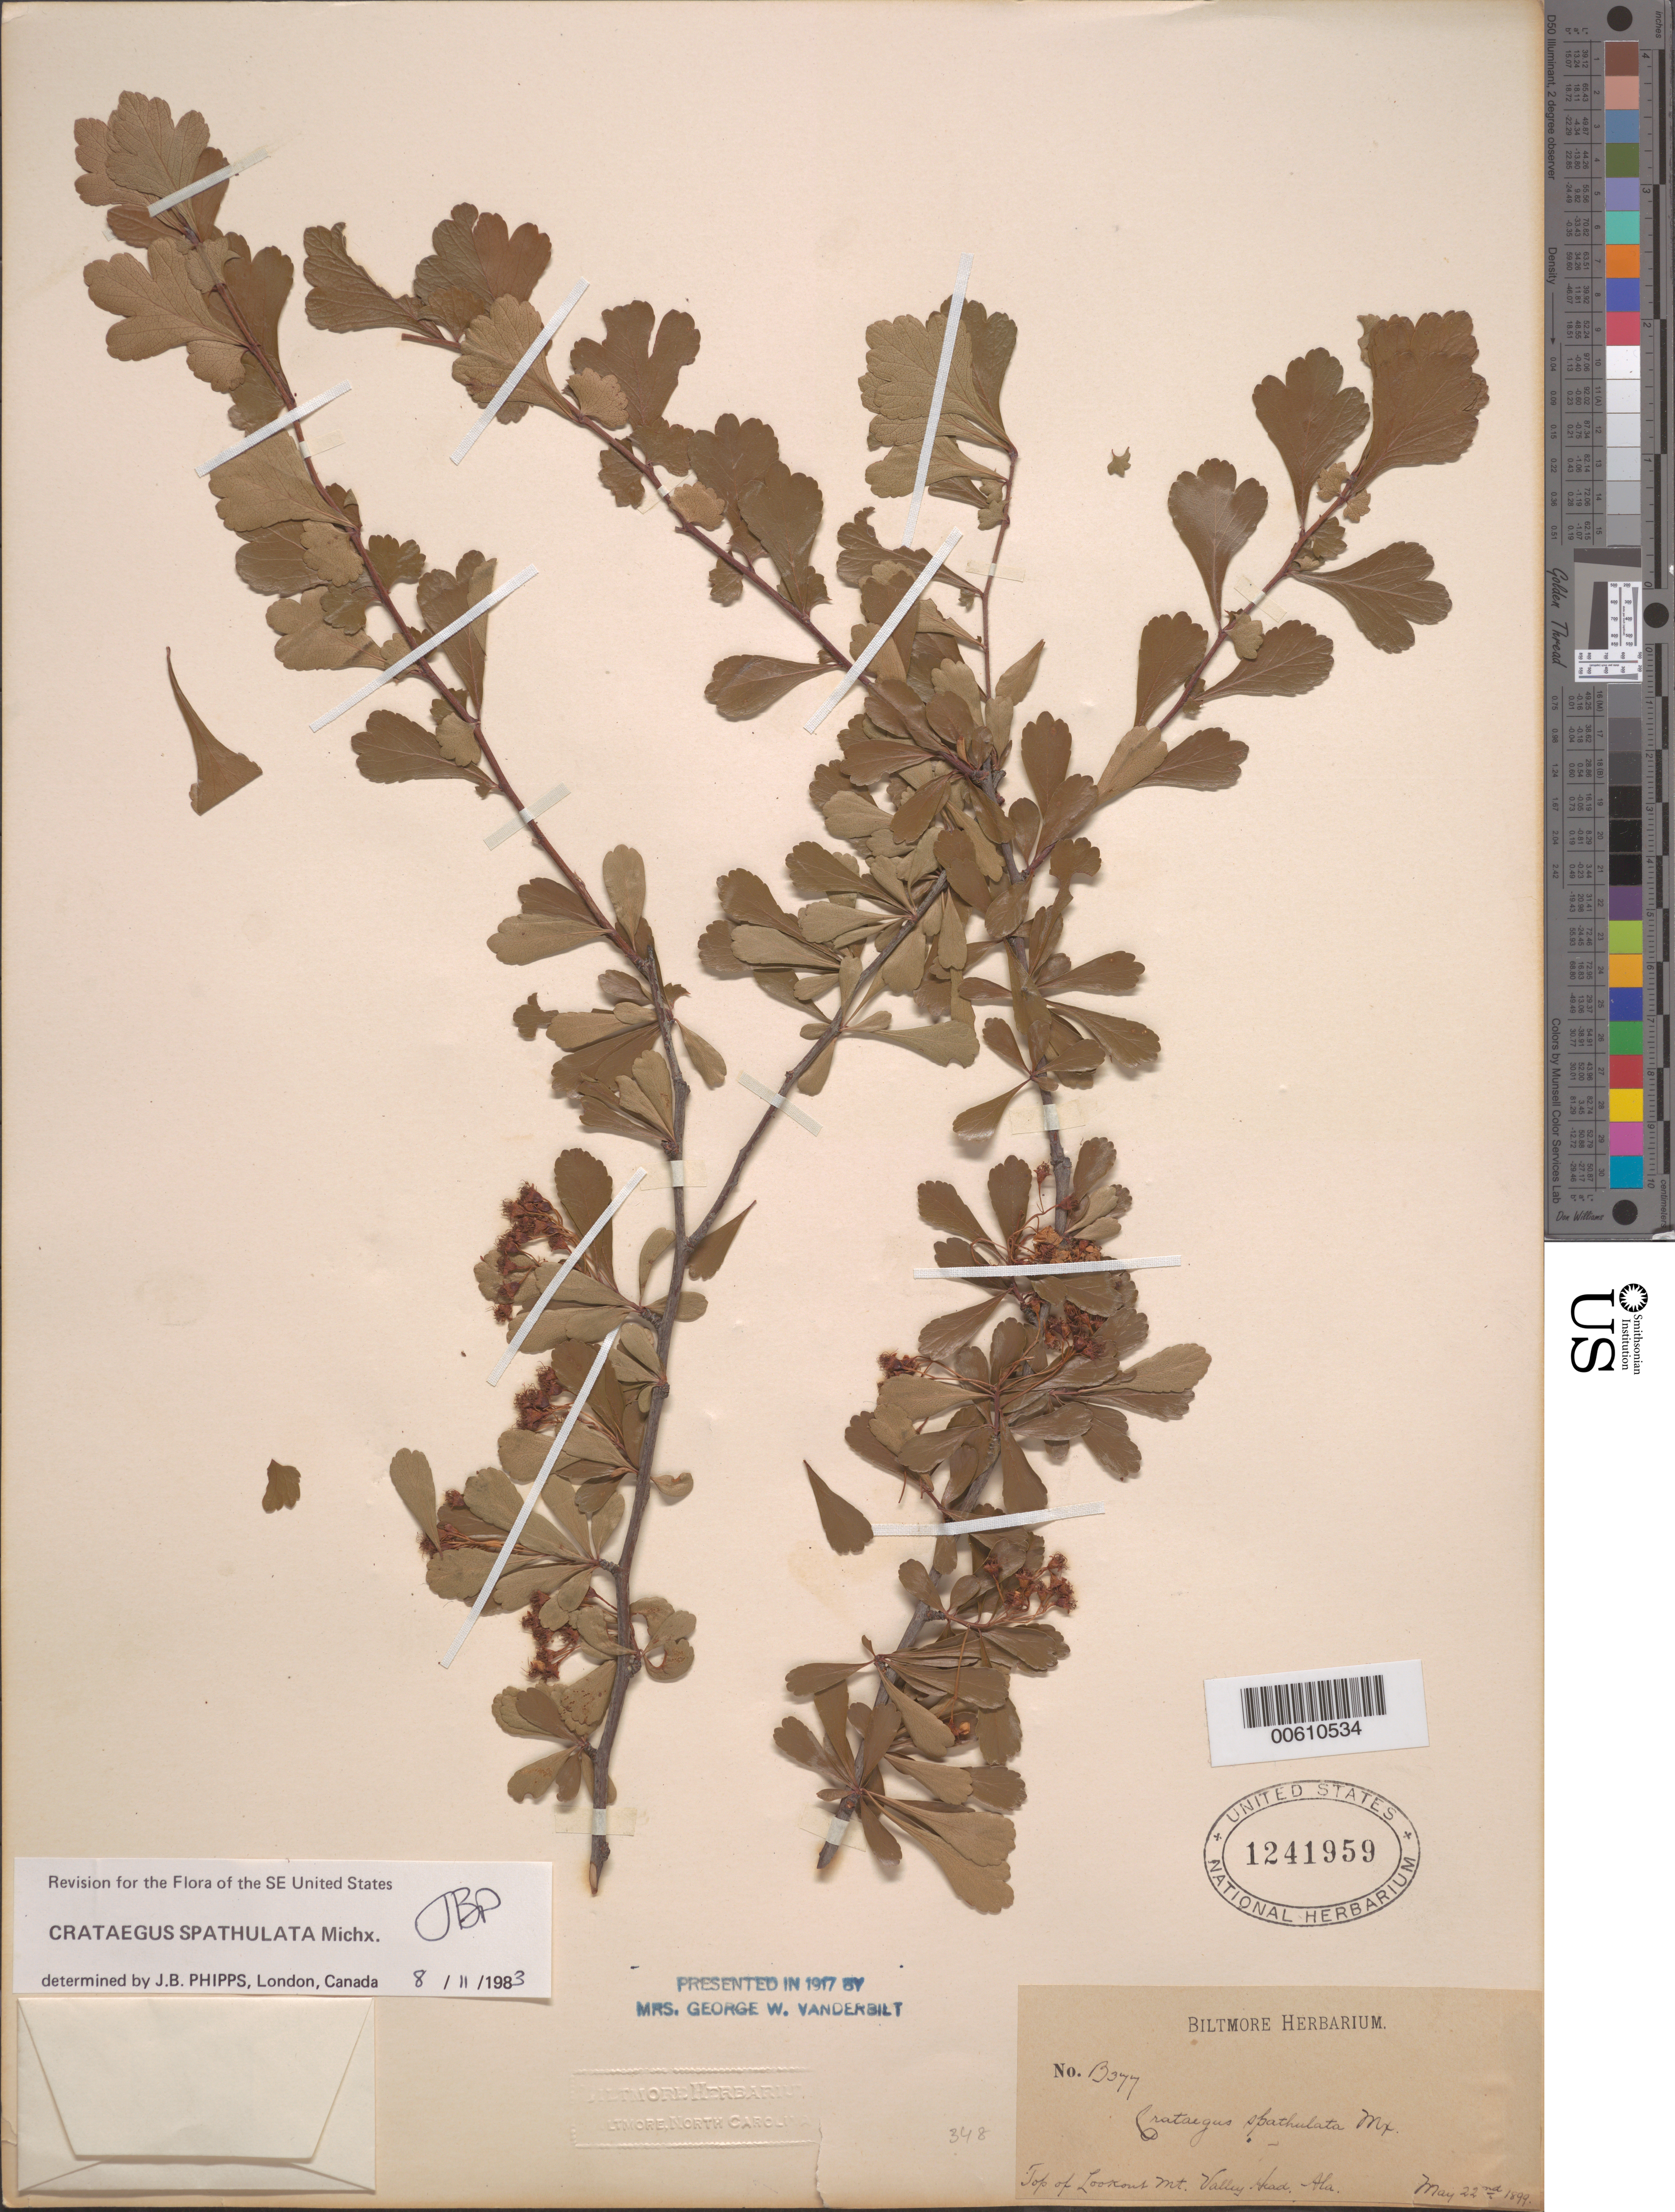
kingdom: Plantae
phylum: Tracheophyta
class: Magnoliopsida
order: Rosales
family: Rosaceae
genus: Crataegus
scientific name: Crataegus spathulata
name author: Michx.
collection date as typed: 22 May 1899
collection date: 1899-05-22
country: United States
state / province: Alabama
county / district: De Kalb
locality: Top of Lookout Mtn., Valley Head.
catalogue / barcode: US 1241959